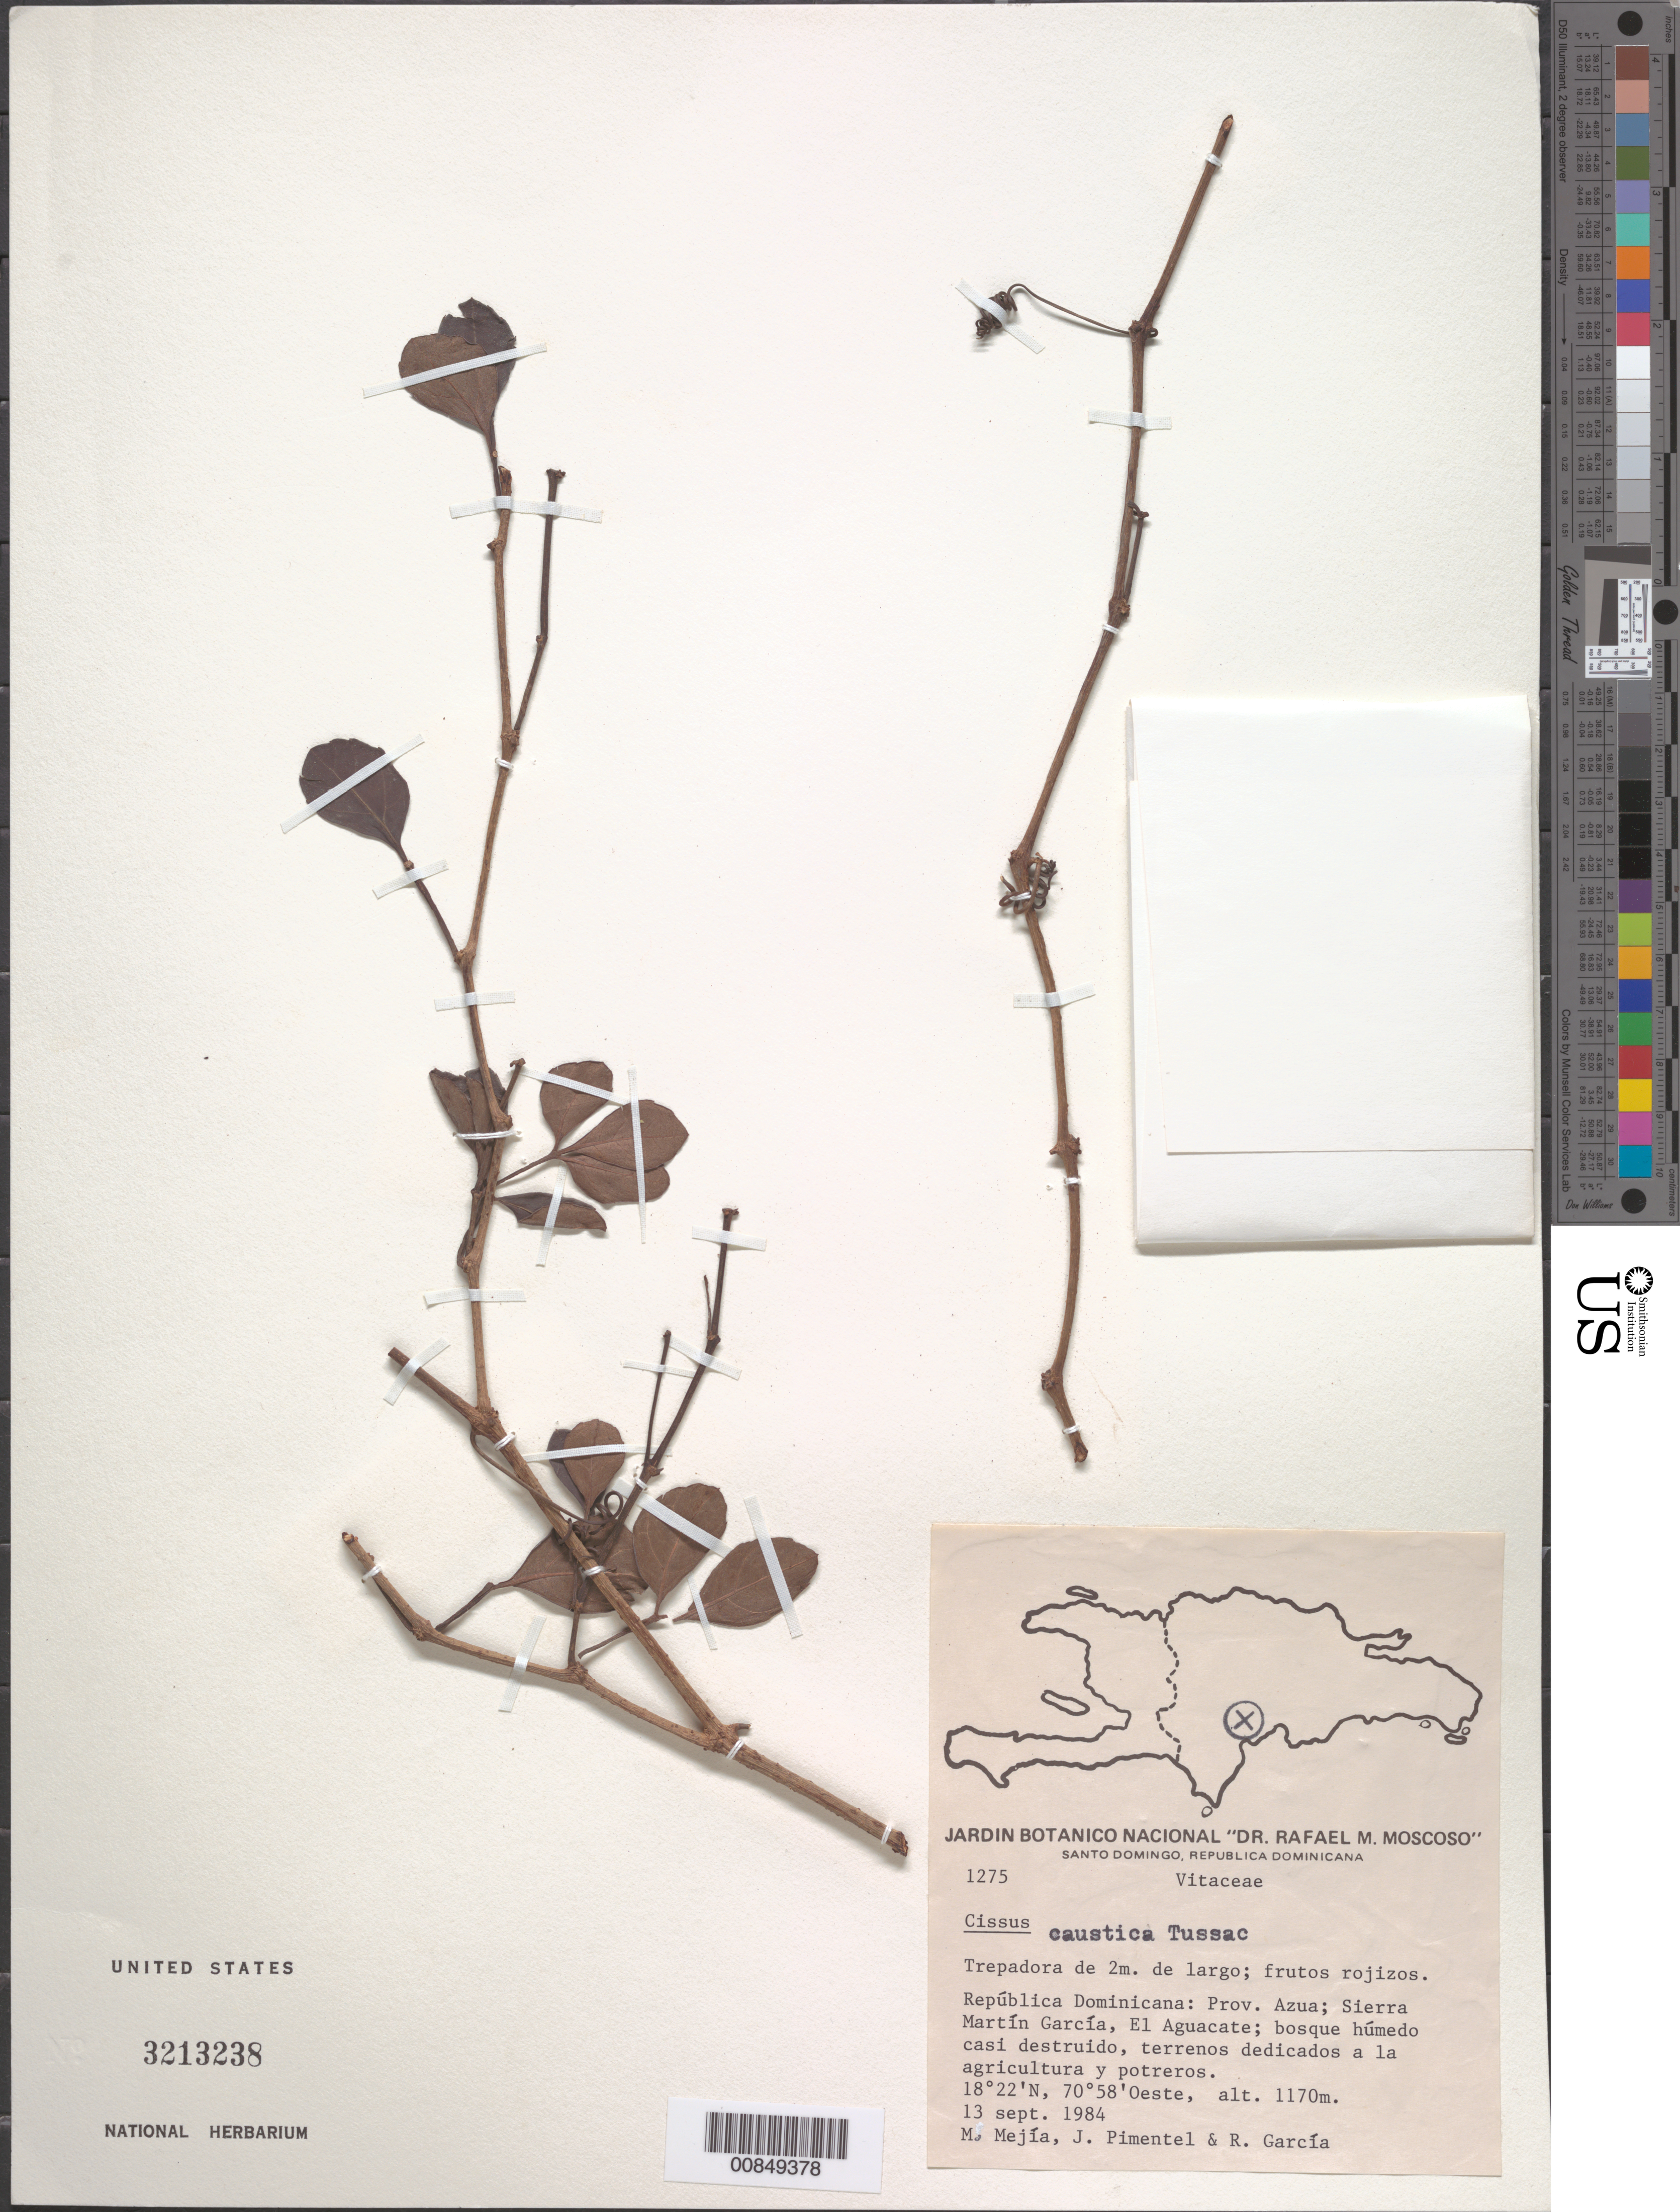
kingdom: Plantae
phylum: Tracheophyta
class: Magnoliopsida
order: Vitales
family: Vitaceae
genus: Cissus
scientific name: Cissus obovata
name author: Vahl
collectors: M. Mejia, J. Pimentel & R. G. García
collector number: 1275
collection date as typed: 13 Sep 1984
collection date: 1984-09-13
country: Dominican Republic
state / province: Azua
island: Hispaniola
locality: Sierra Martín García, El Aguacate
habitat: Bosque húmedo casi destruido, terrenos dedicados a la agricultura y potreros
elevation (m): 1170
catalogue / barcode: US 3213238